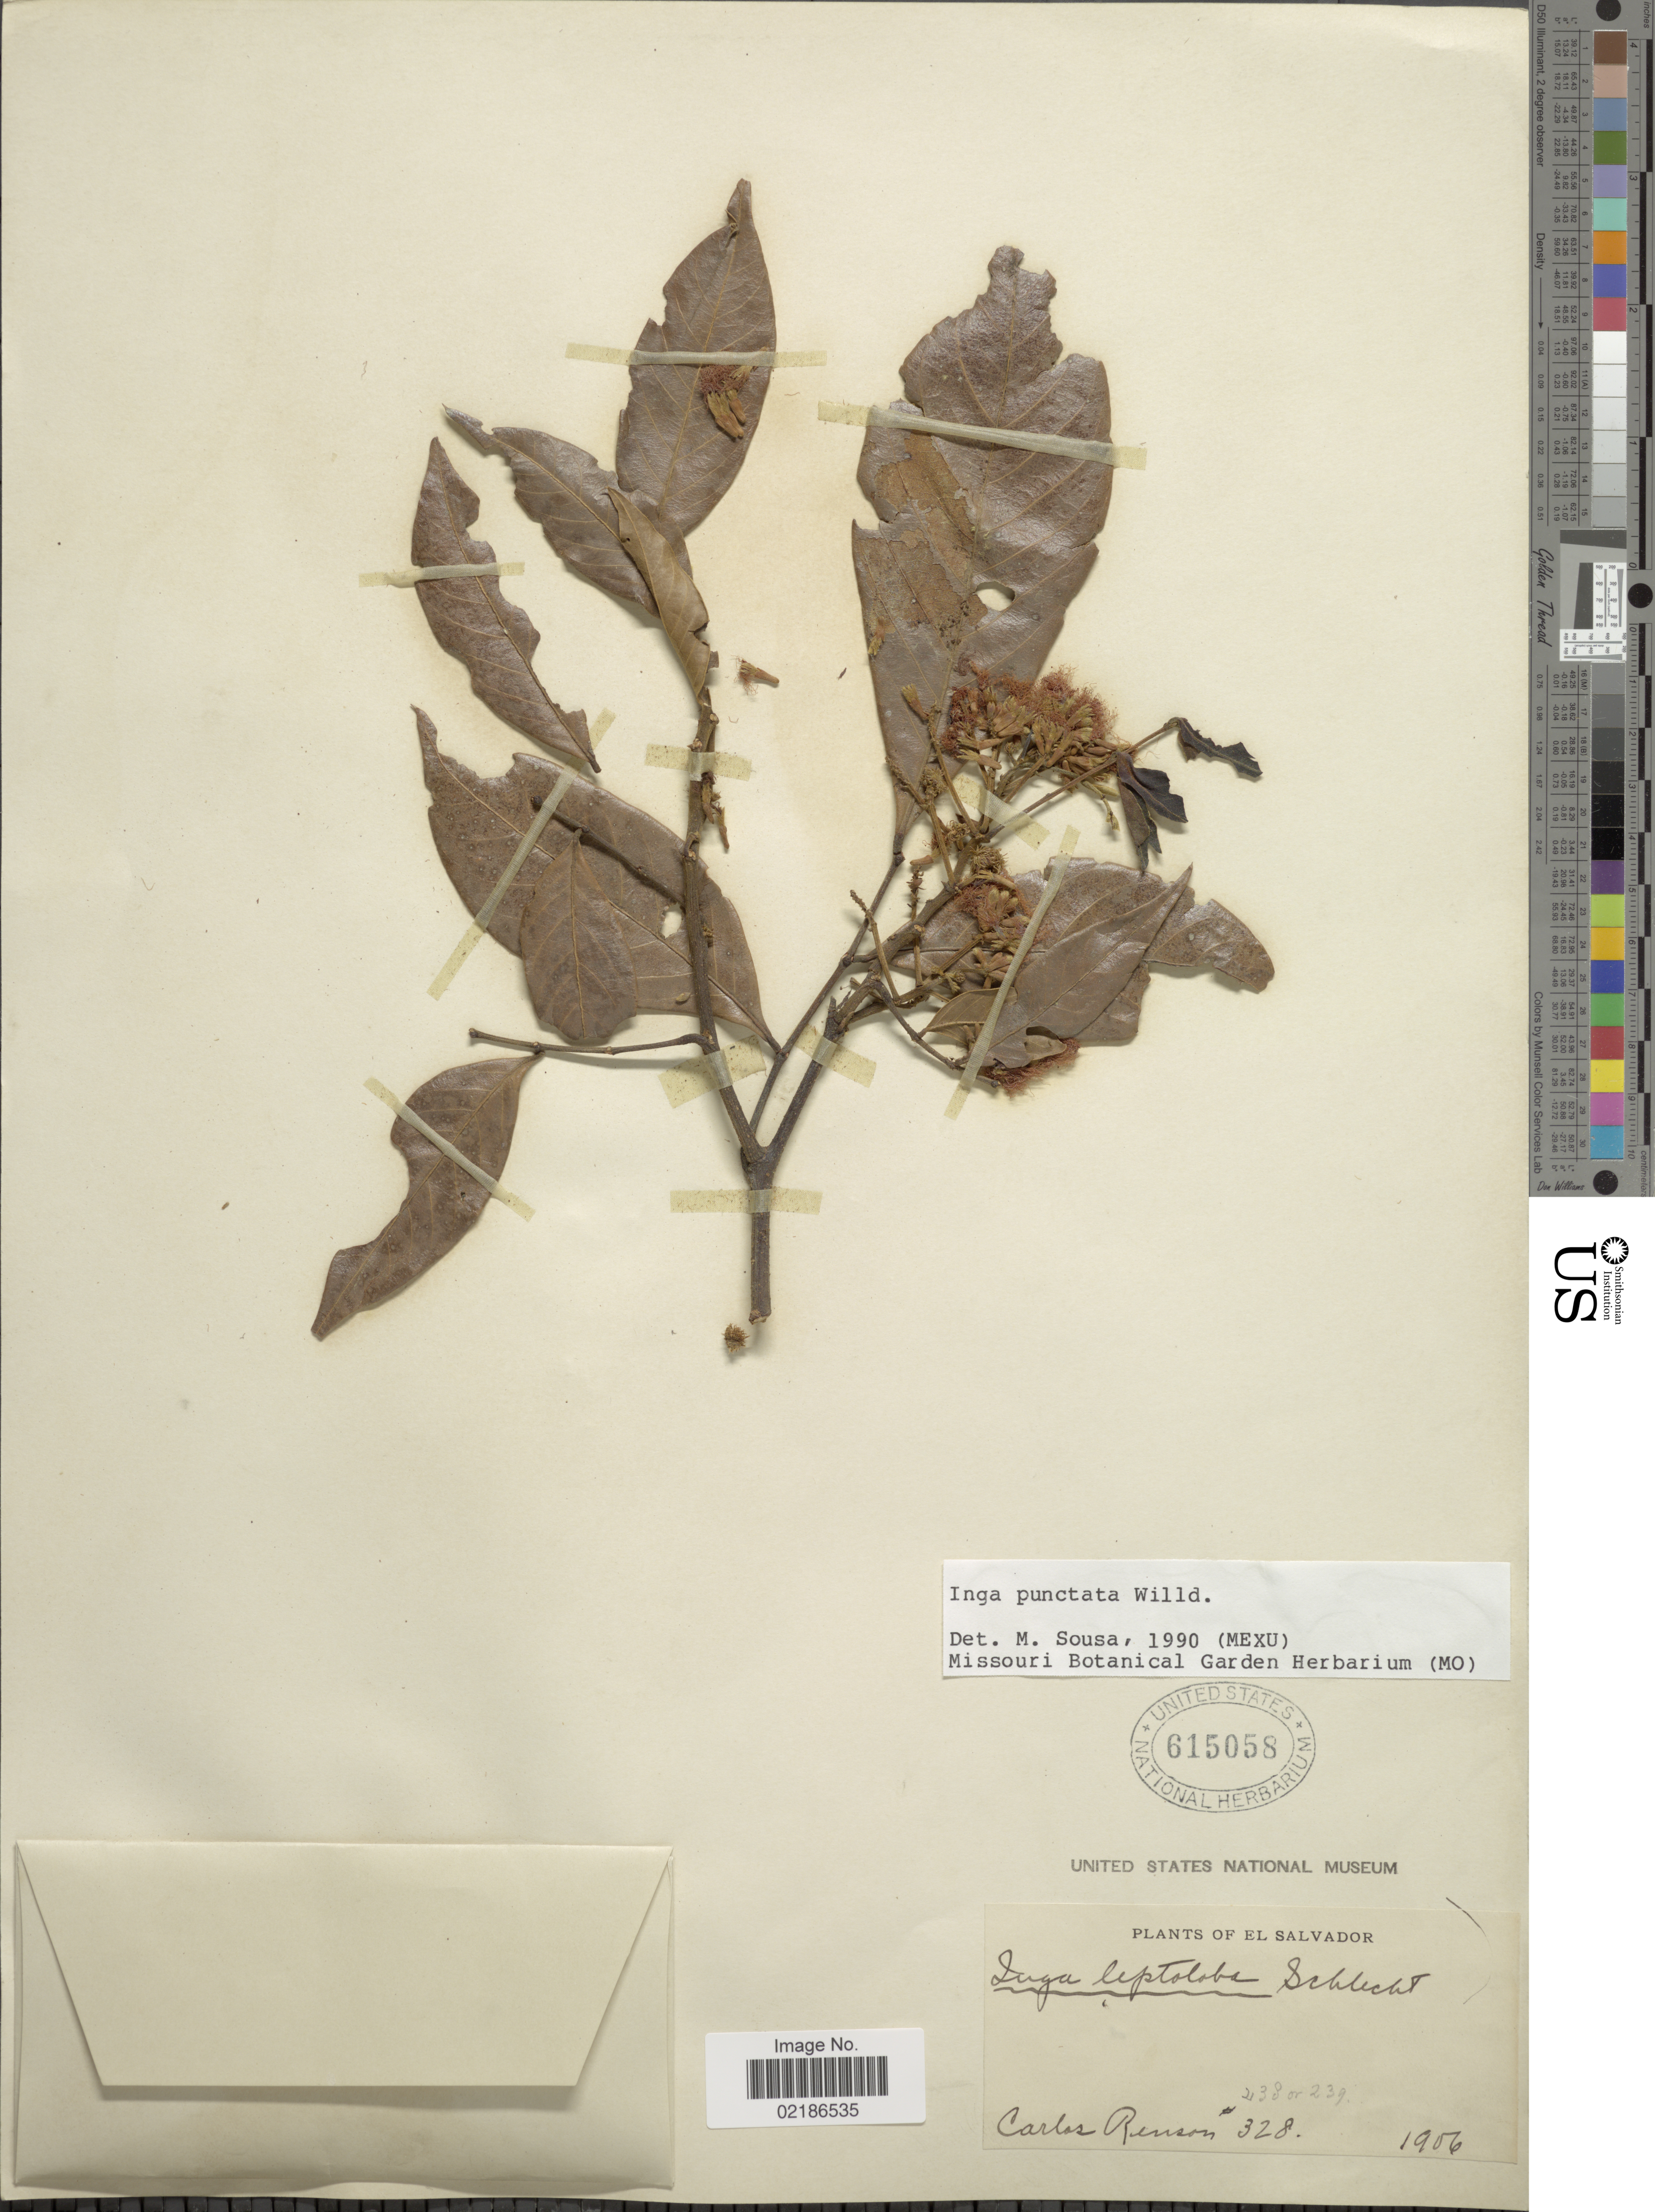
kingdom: Plantae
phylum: Tracheophyta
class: Magnoliopsida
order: Fabales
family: Fabaceae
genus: Inga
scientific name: Inga punctata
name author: Willd.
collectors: C. Renson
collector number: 328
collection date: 1906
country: El Salvador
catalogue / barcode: US 615058